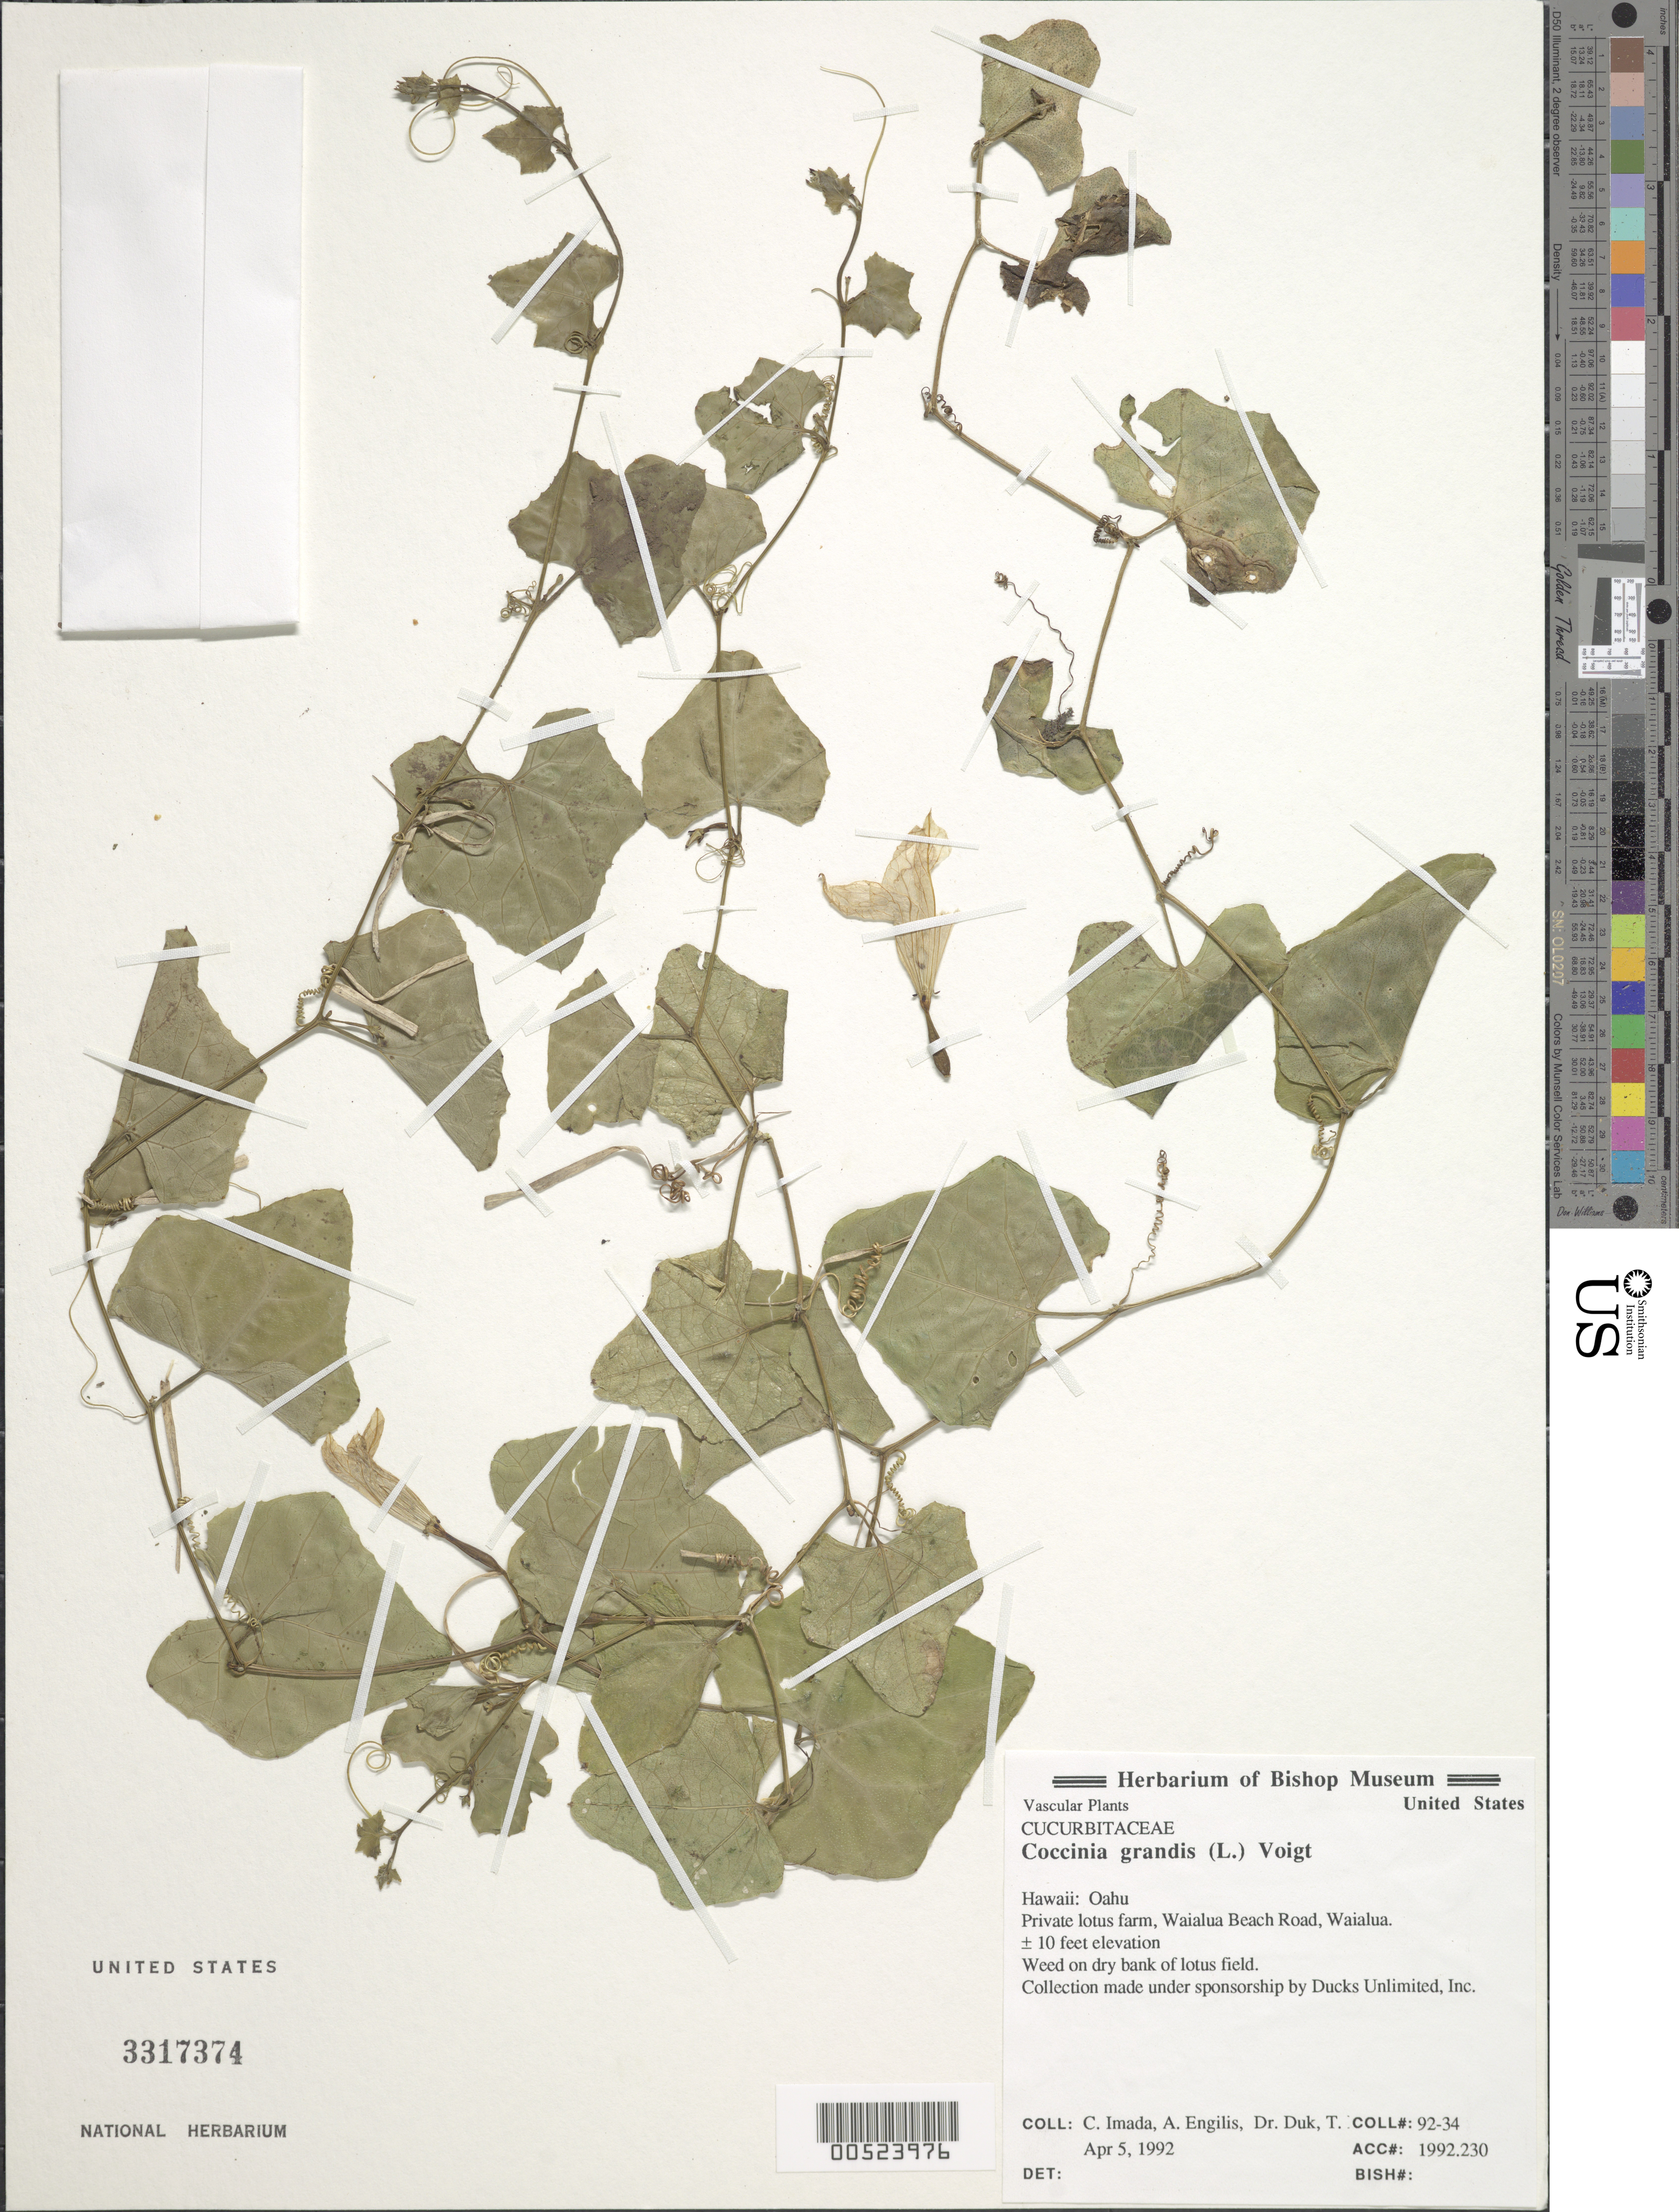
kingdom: Plantae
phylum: Tracheophyta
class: Magnoliopsida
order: Cucurbitales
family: Cucurbitaceae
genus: Coccinia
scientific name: Coccinia grandis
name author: (L.) Voigt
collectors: C. Imada, A. Engilis & T. Duk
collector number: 92-34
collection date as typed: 5 Apr 1992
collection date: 1992-04-05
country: United States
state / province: Hawaii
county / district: Honolulu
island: Oahu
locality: Private lotus farm, Waialua Beach Rd, Waialua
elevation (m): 3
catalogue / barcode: US 3317374